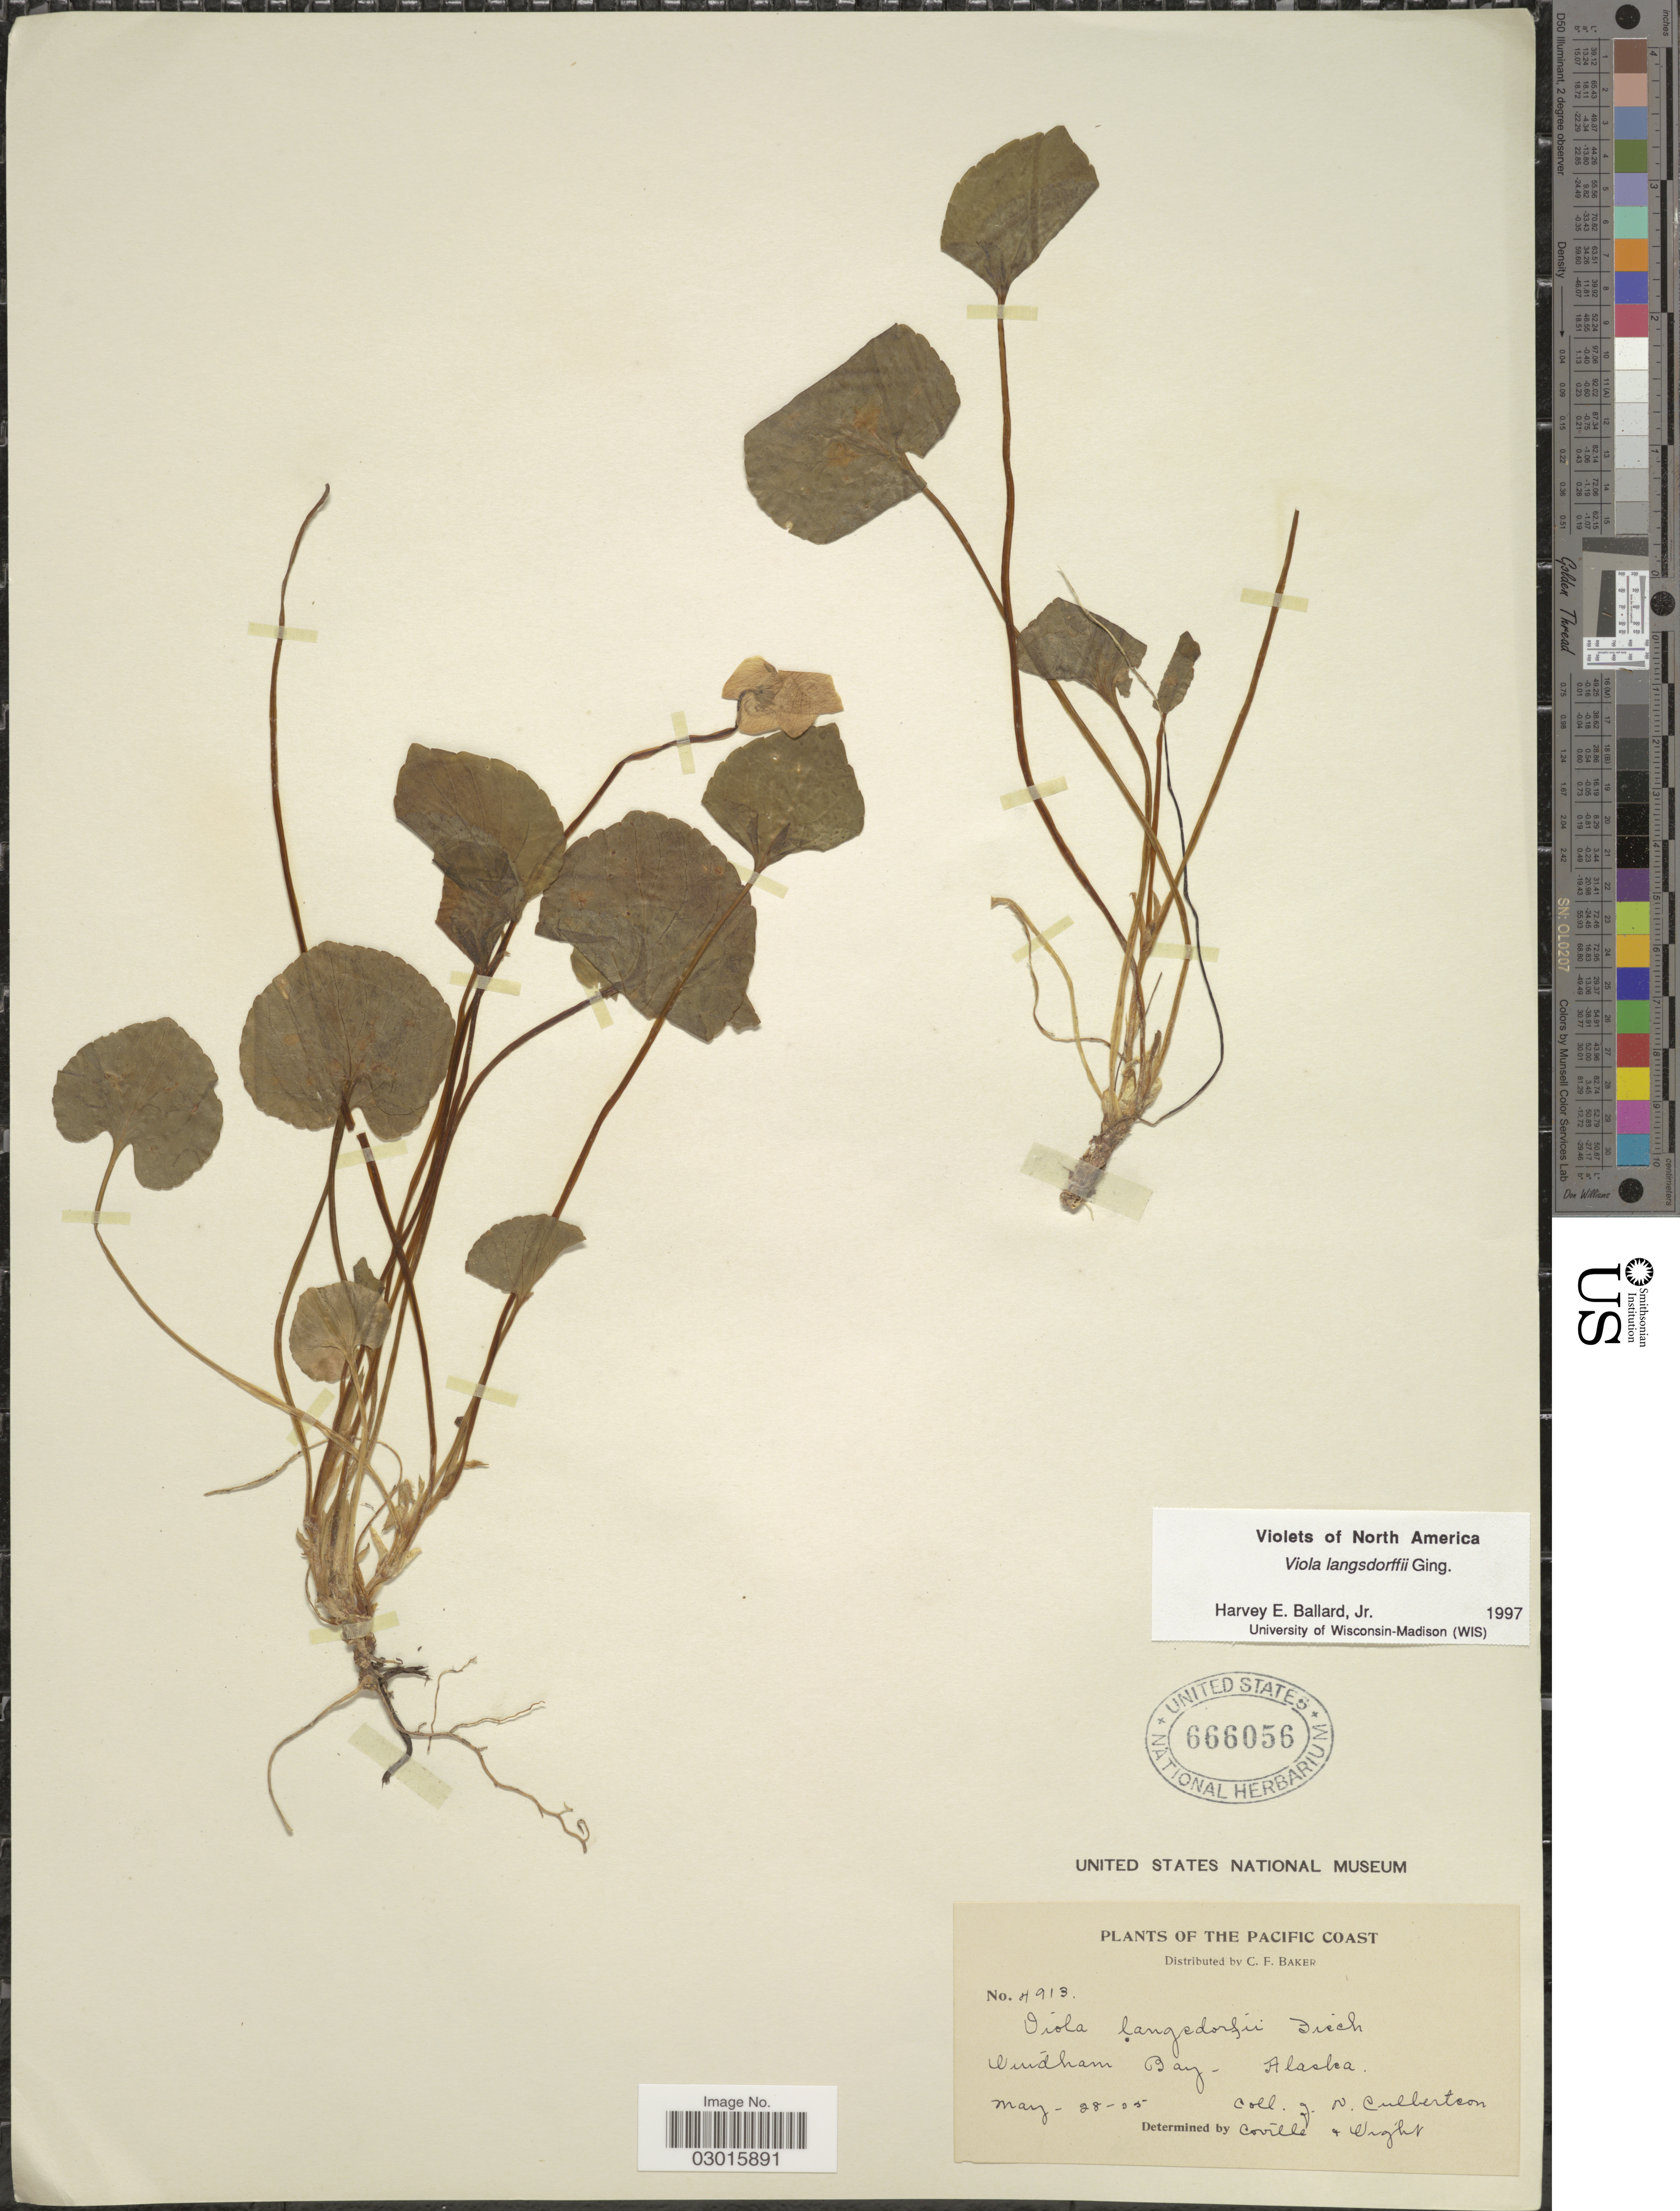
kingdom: Plantae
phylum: Tracheophyta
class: Magnoliopsida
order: Malpighiales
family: Violaceae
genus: Viola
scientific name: Viola langsdorffii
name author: Fisch. ex Ging.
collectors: J. Culbertson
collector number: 4913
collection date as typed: Transcribed d/m/y: 28/5/5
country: United States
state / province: Alaska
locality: The Pacific Coast, Windham Bay.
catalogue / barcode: US 666056